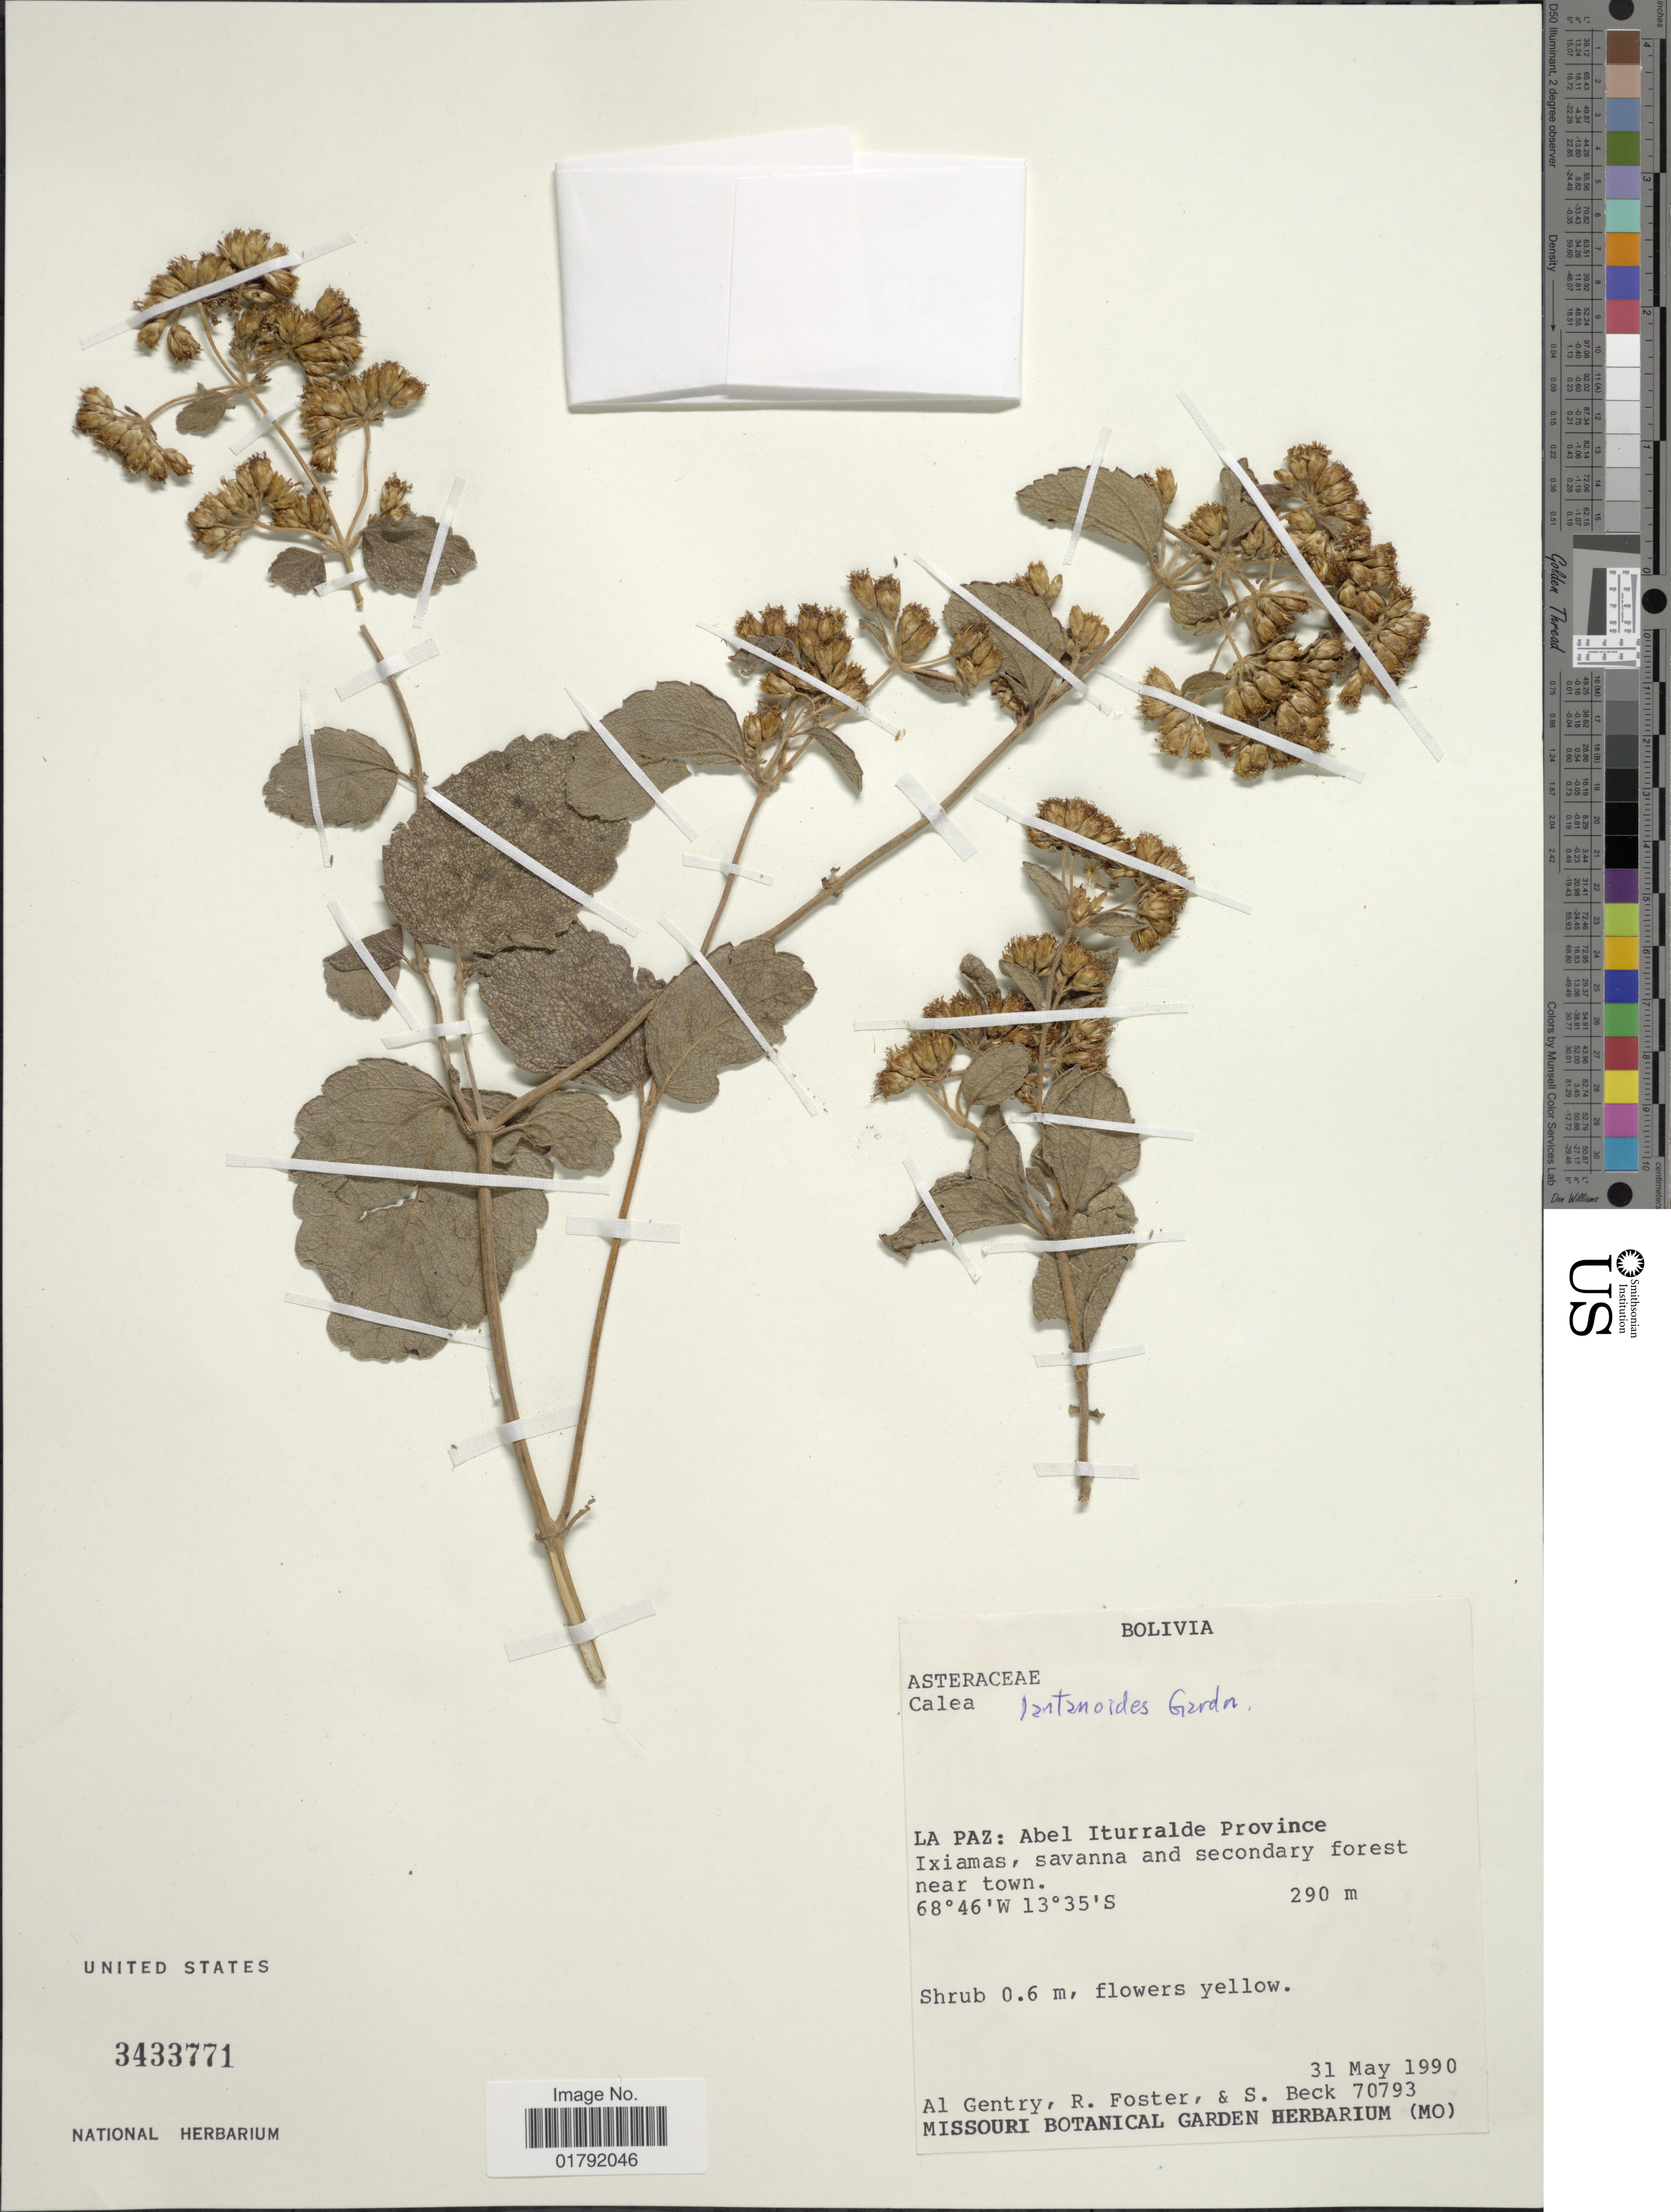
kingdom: Plantae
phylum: Tracheophyta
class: Magnoliopsida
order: Asterales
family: Asteraceae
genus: Calea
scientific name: Calea lantanoides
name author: Gardner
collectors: A. H. Gentry, R. Foster & S. G. Beck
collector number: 70793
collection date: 1990-05-31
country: Bolivia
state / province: La Paz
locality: Abel Iturralde Province, ixiamas, savnna and secondary forest.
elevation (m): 290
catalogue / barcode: US 3433771